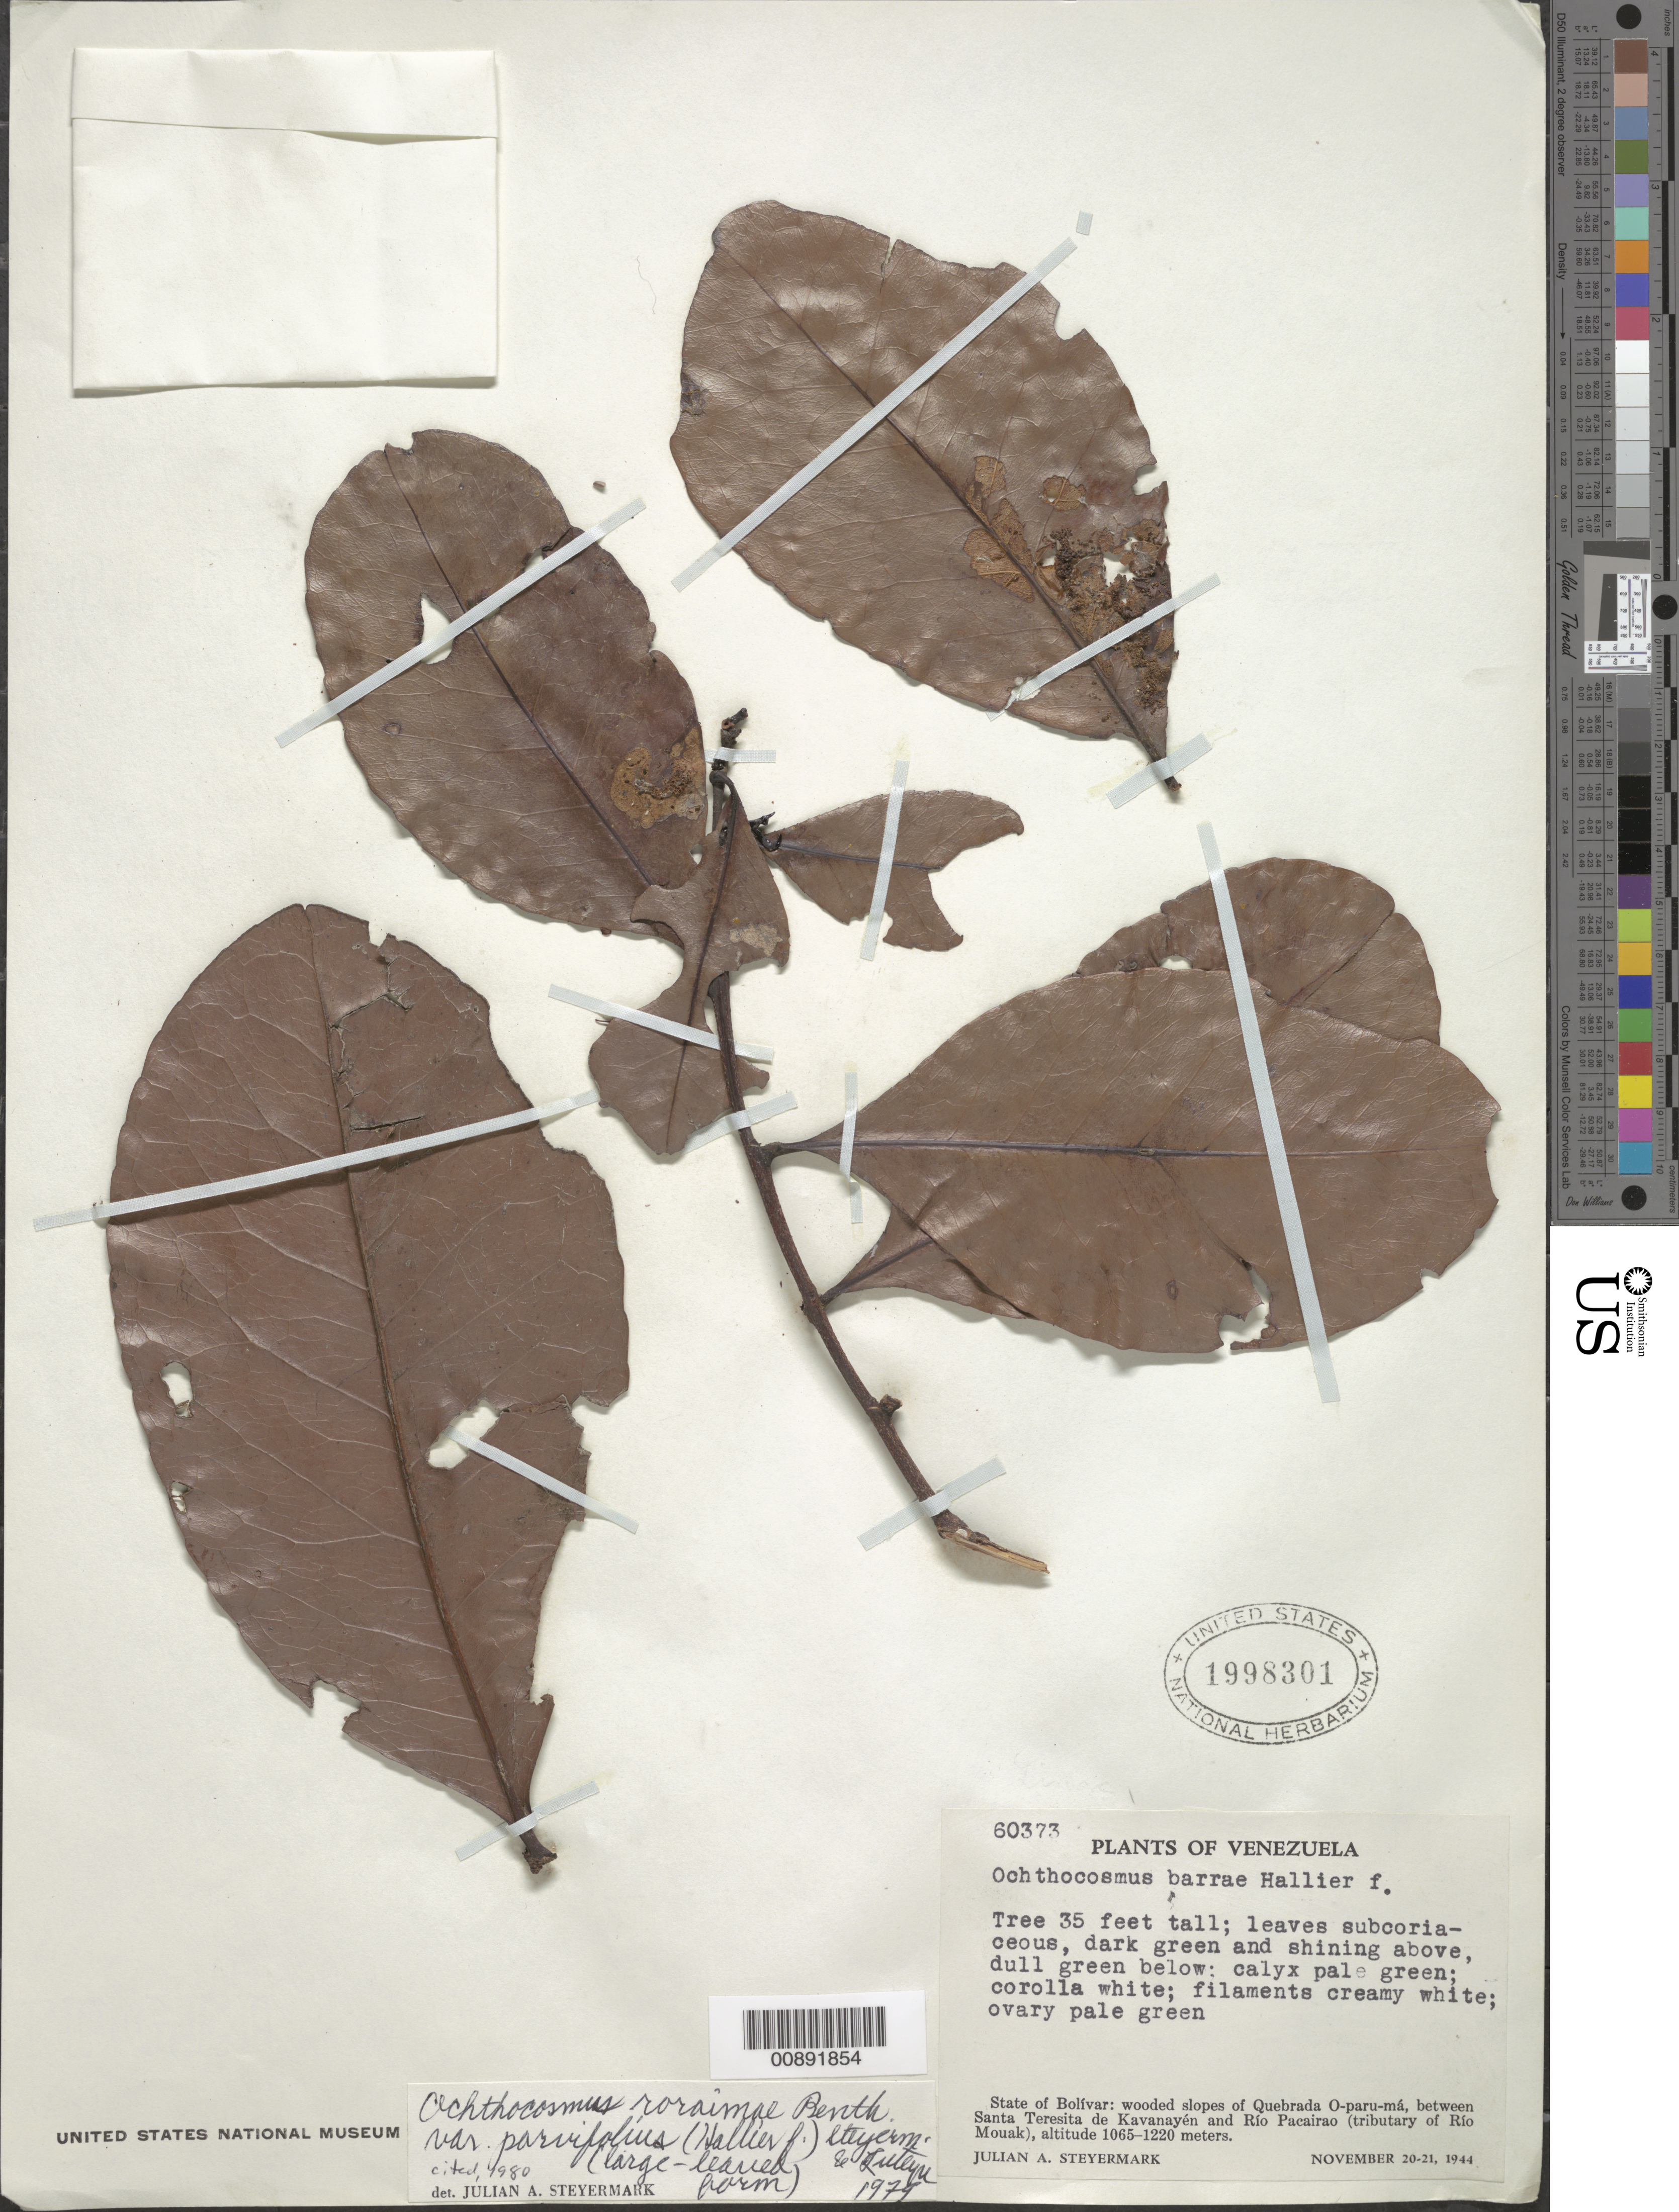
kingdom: Plantae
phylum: Tracheophyta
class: Magnoliopsida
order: Malpighiales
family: Ixonanthaceae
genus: Ochthocosmus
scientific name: Ochthocosmus roraimae var. parvifolius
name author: (Hallier f.) Steyerm.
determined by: Steyermark, Julian A., (VEN)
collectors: J. Steyermark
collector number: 60373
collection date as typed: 20-Nov-44 to 21-Nov-44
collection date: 1944-11-20/1944-11-21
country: Venezuela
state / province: Bolívar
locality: Quebrada O-paru-má, between Santa Teresita de Kavanayén and Río Pacairao (trib. of Río Mouak)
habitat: Wooded slopes of quebrada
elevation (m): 1065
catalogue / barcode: US 1998301